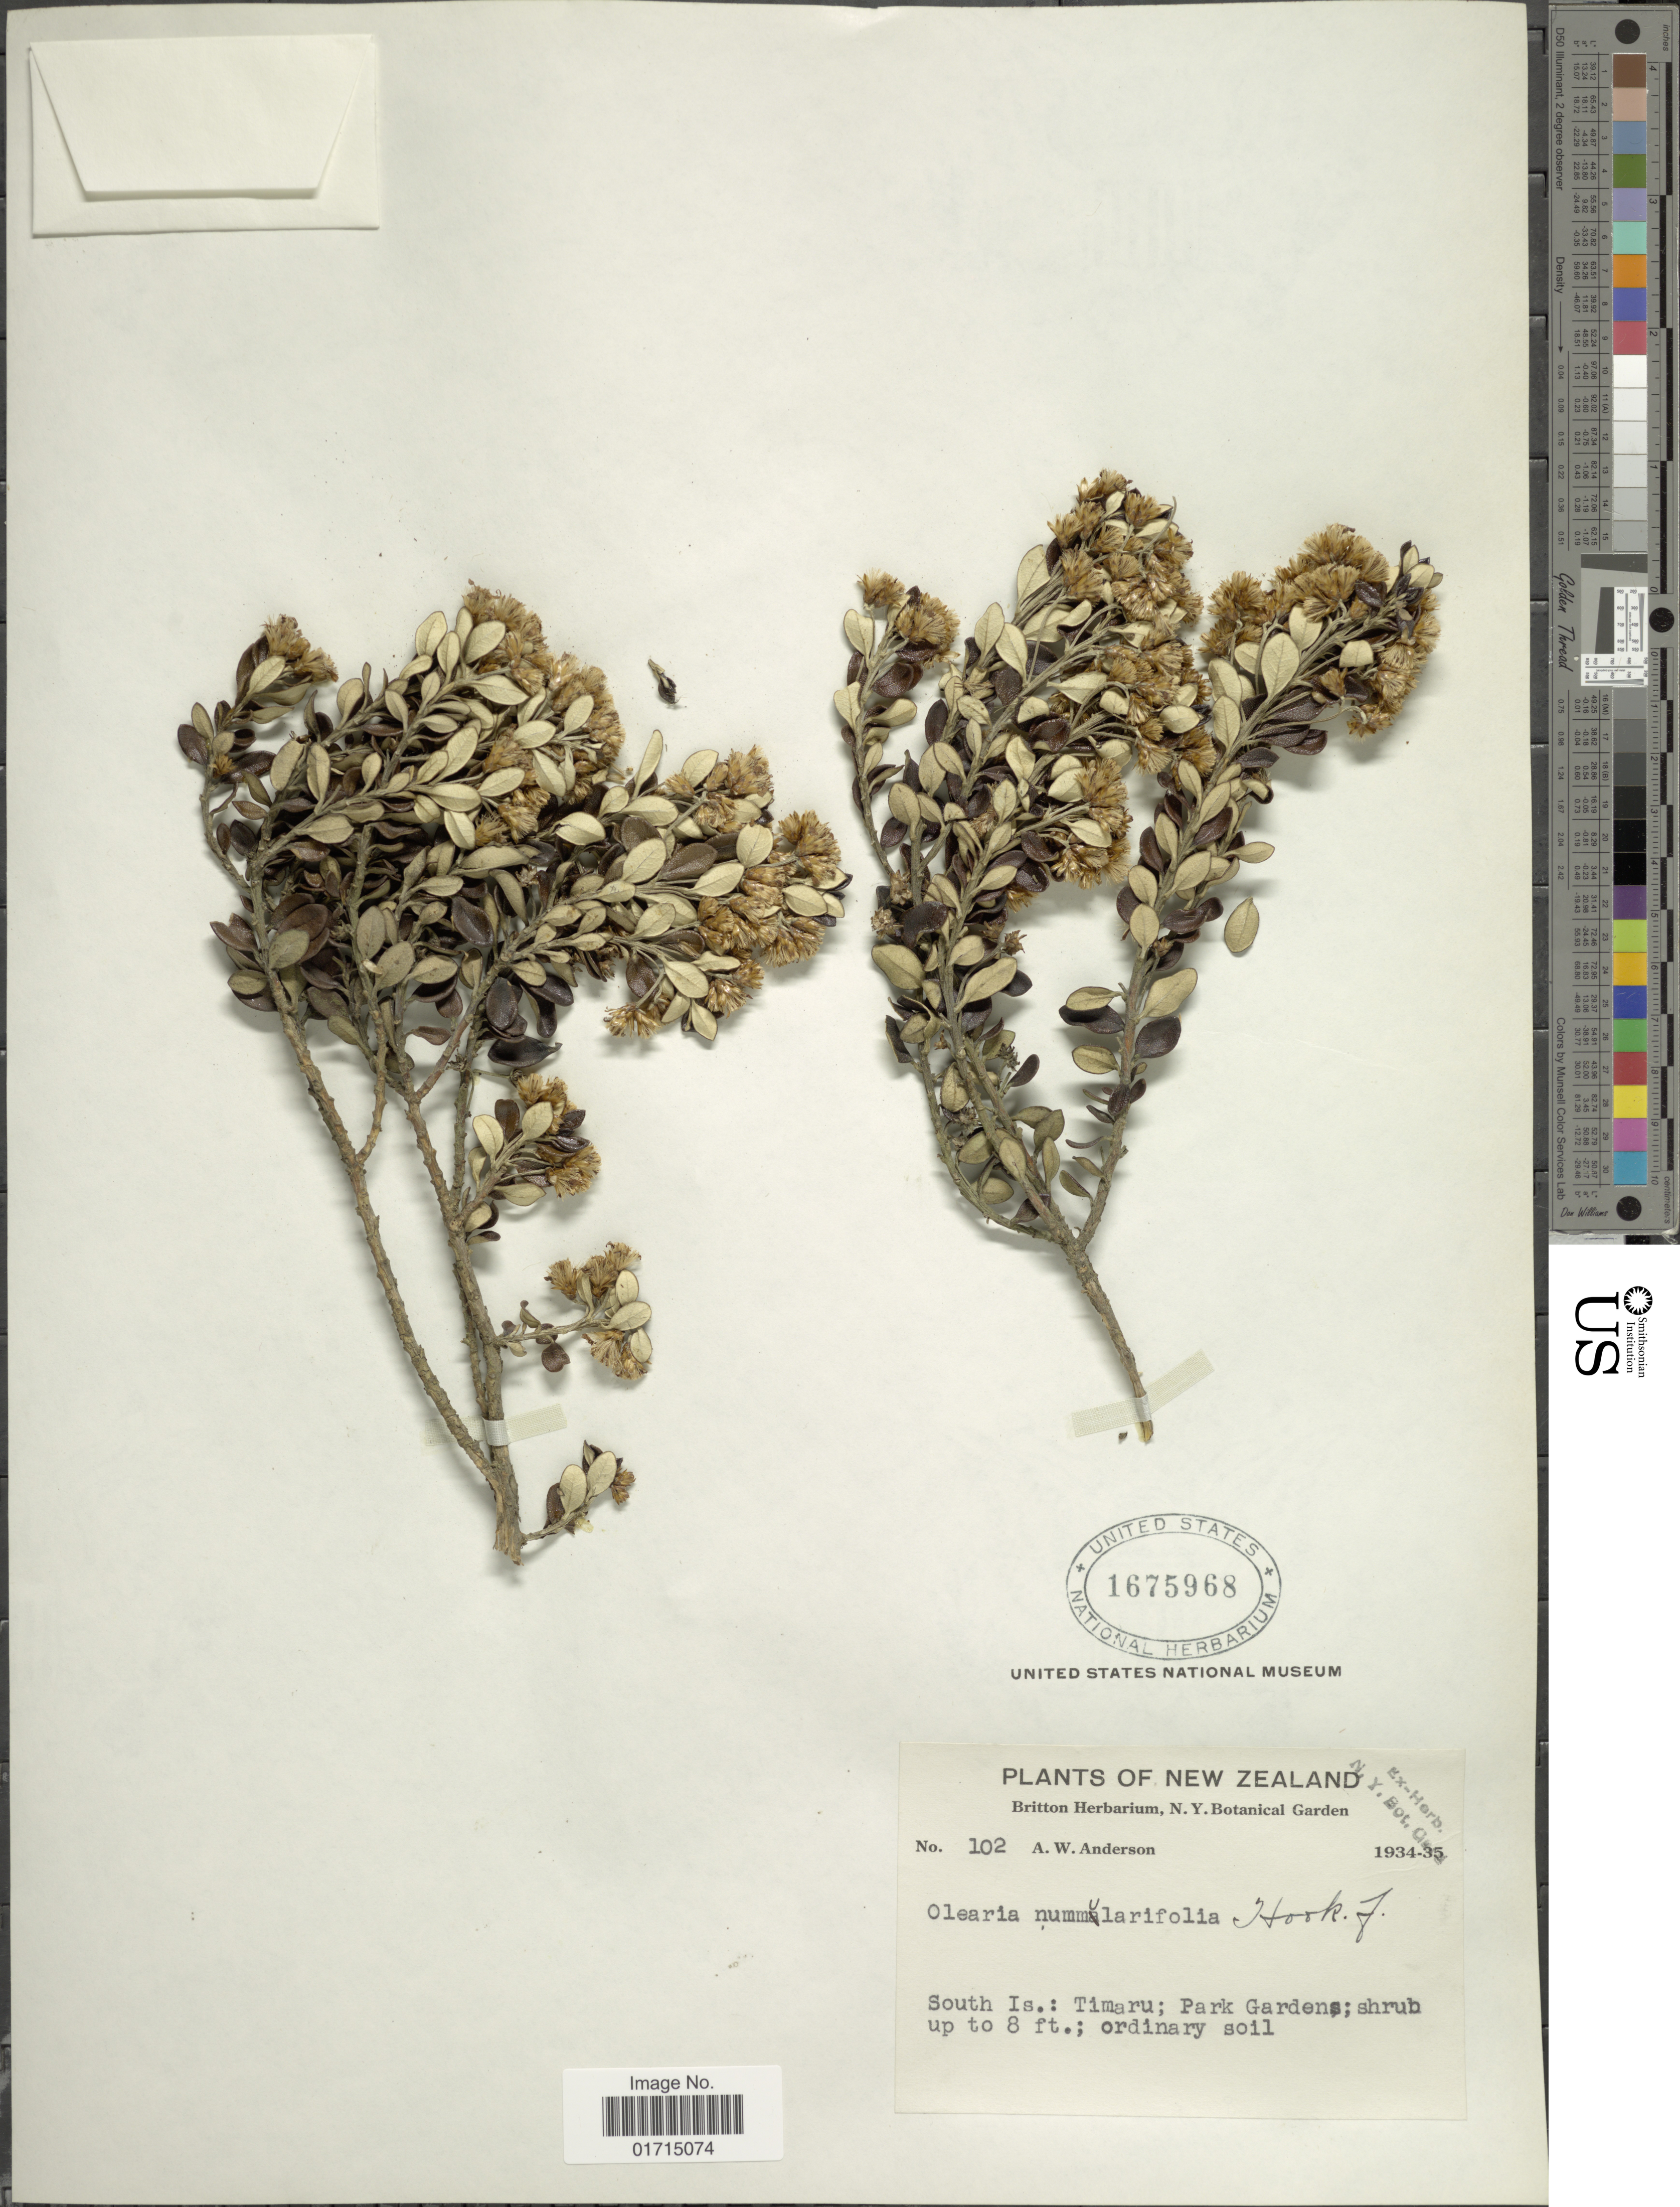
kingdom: Plantae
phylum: Tracheophyta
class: Magnoliopsida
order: Asterales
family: Asteraceae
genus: Olearia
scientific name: Olearia nummulariifolia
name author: (Hook. f.) Hook. f.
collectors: A. W. Anderson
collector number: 102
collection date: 1934/1935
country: New Zealand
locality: New Zealand. South Is.: Timaru; park Gardens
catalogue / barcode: US 1675968